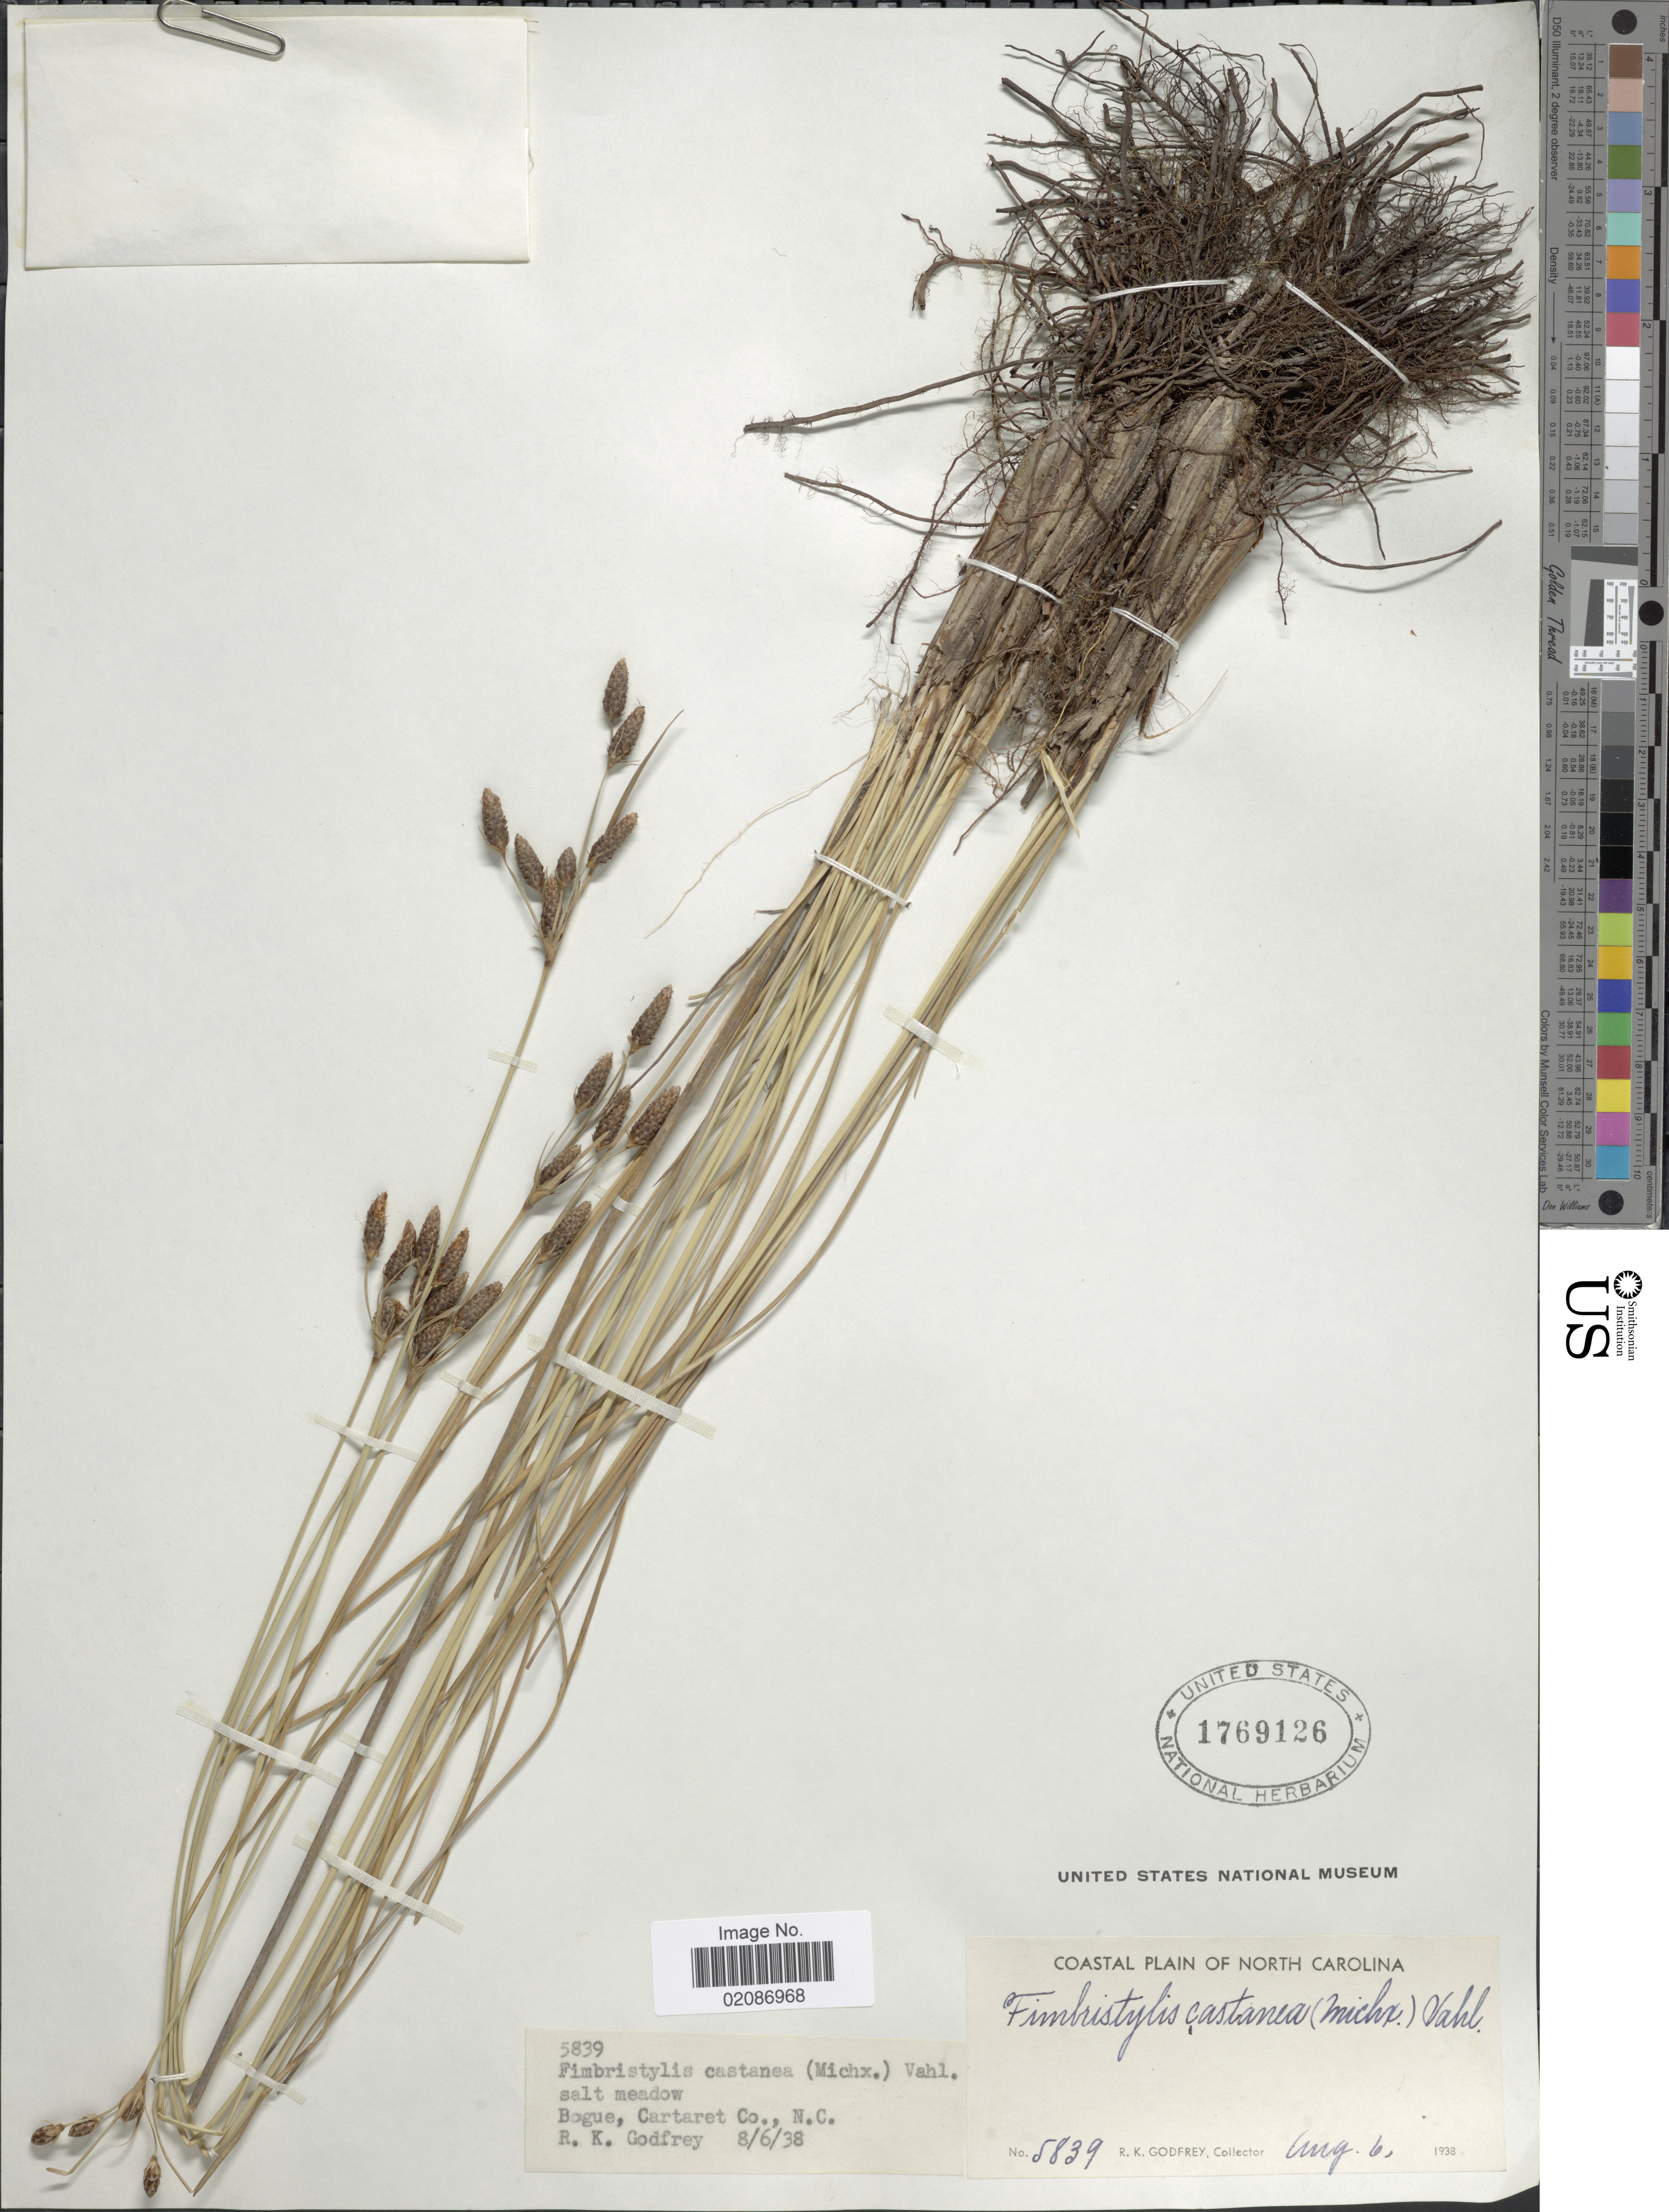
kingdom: Plantae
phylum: Tracheophyta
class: Liliopsida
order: Poales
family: Cyperaceae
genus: Fimbristylis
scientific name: Fimbristylis castanea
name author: (Michx.) Vahl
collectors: R. K. Godfrey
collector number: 5839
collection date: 1938-08-06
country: United States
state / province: North Carolina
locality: Bogue, Cartaret Co.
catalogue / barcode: US 1769126